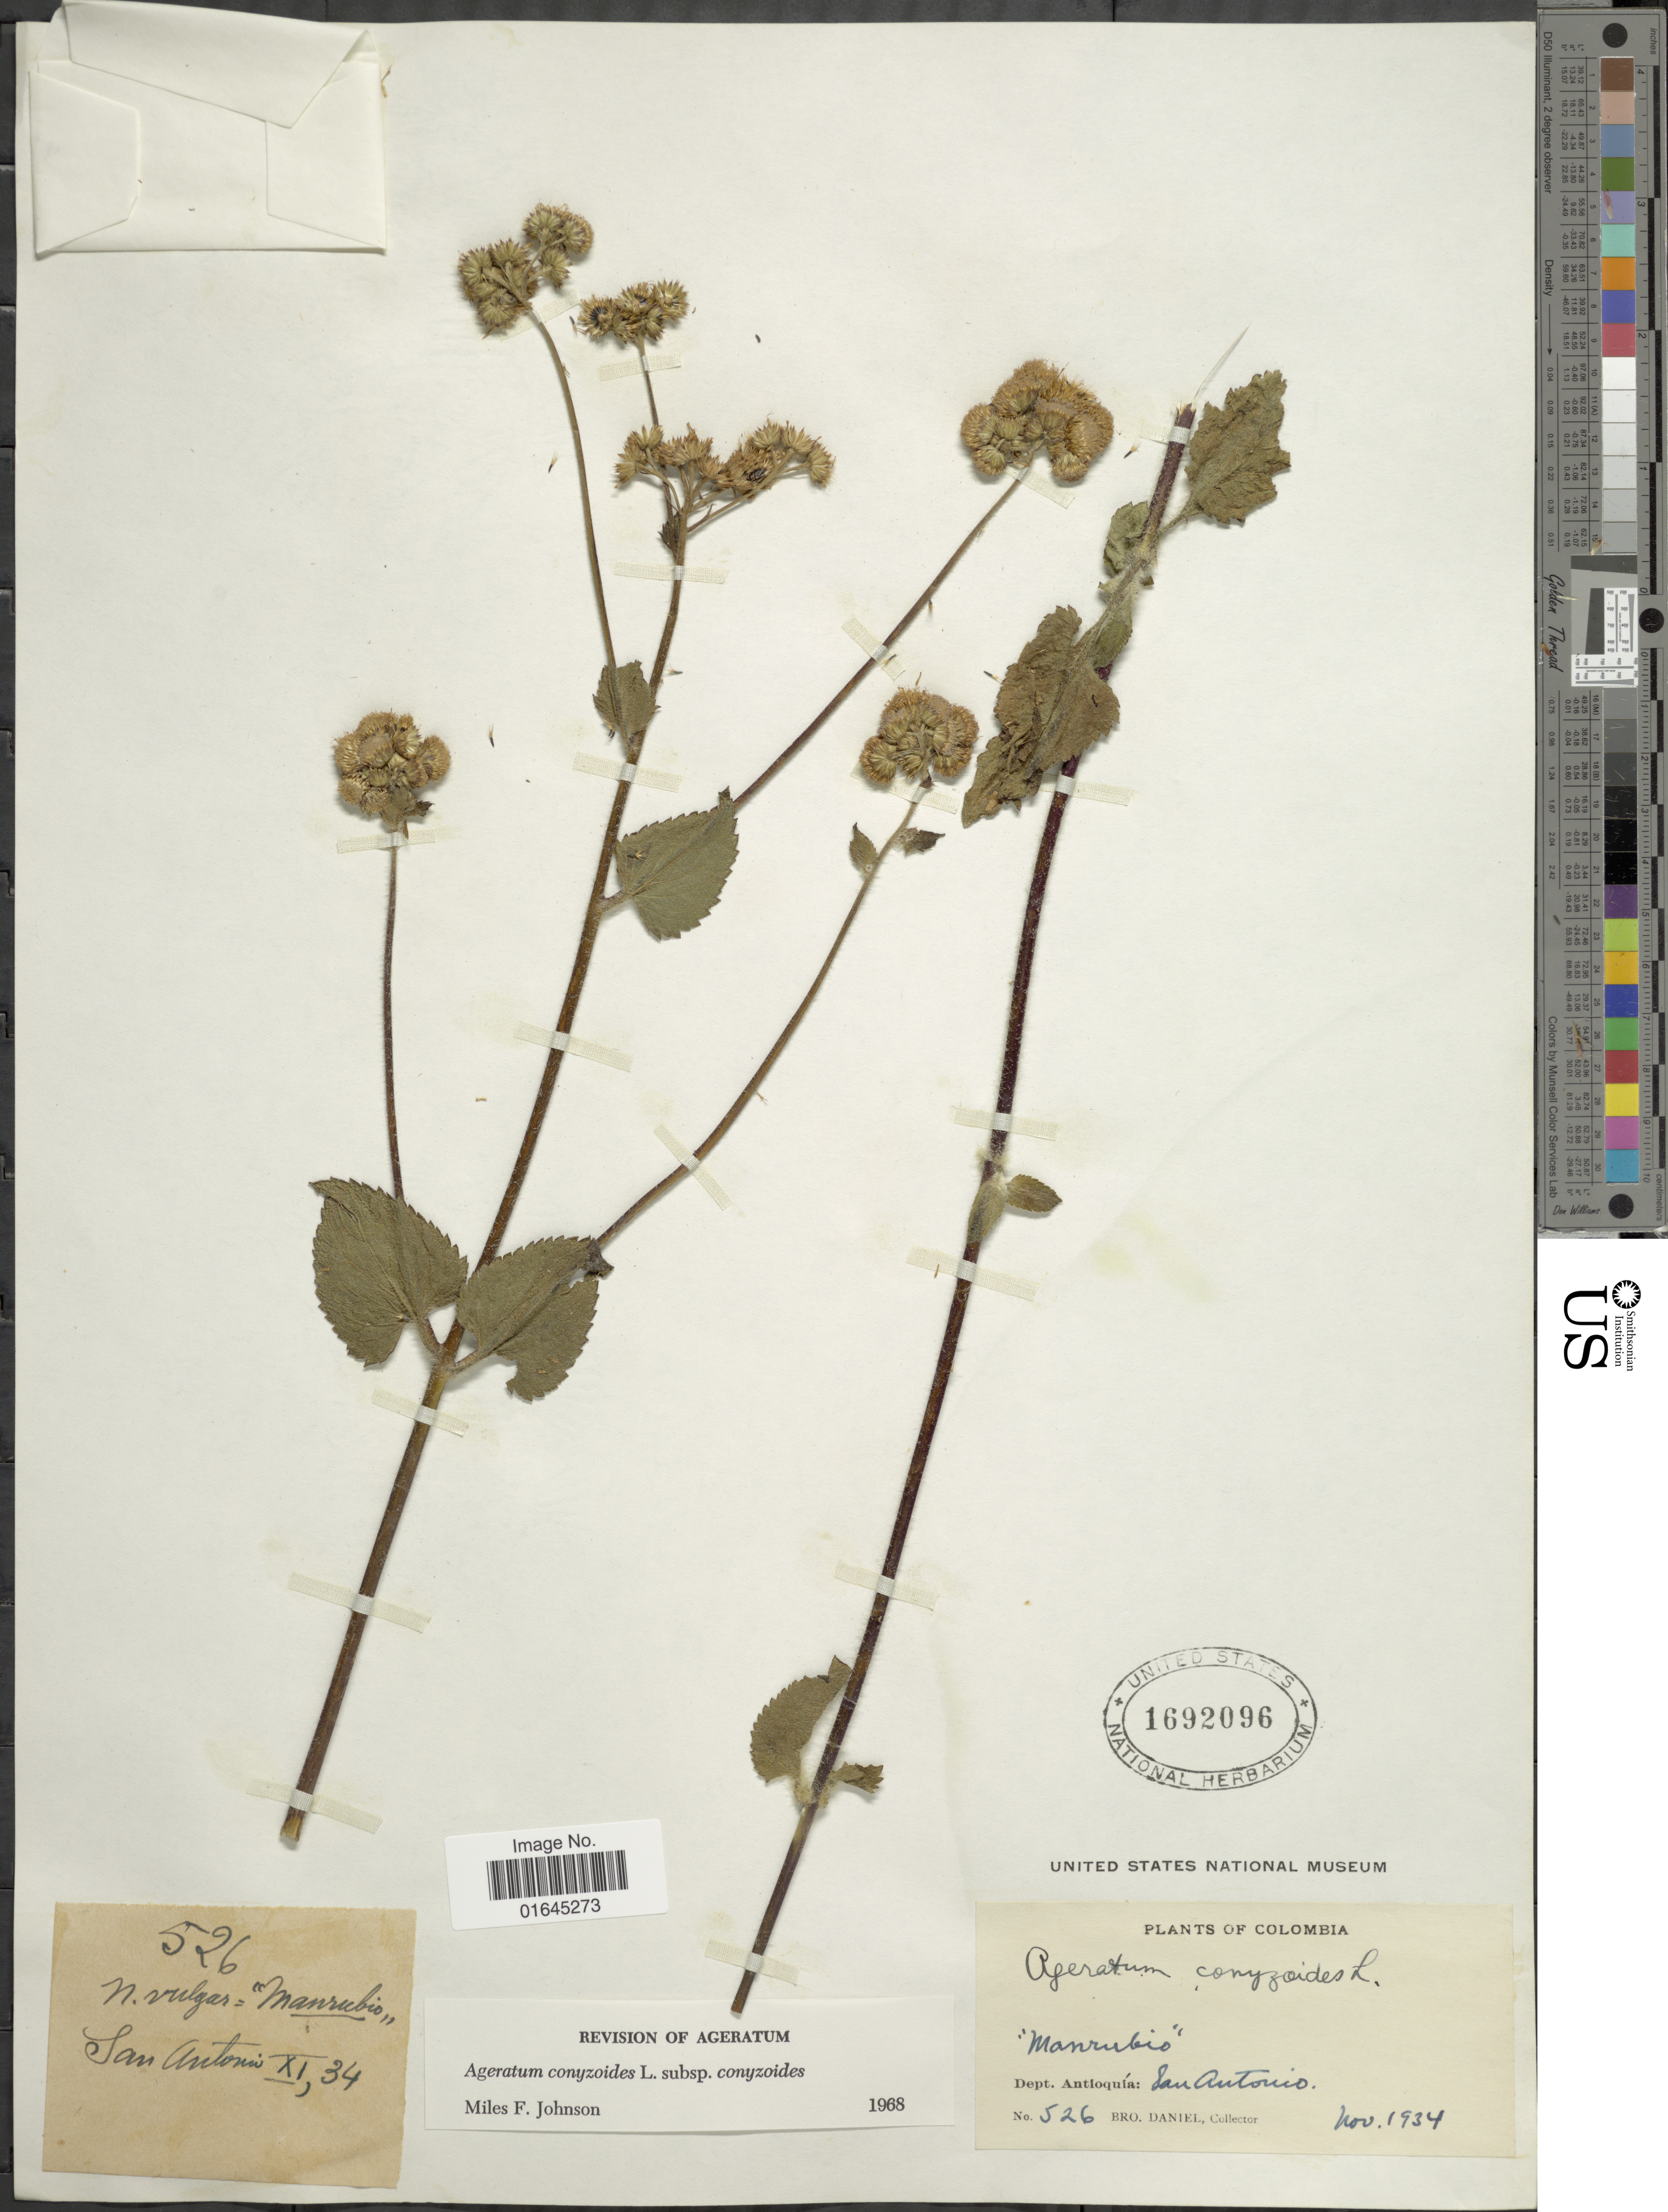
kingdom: Plantae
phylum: Tracheophyta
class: Magnoliopsida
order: Asterales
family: Asteraceae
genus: Ageratum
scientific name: Ageratum conyzoides subsp. conyzoides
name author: L.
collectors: Bro. Daniel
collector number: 526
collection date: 1934-11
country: Colombia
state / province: Antioquia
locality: Dept. Antioquia: San Antonio.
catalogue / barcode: US 1962096